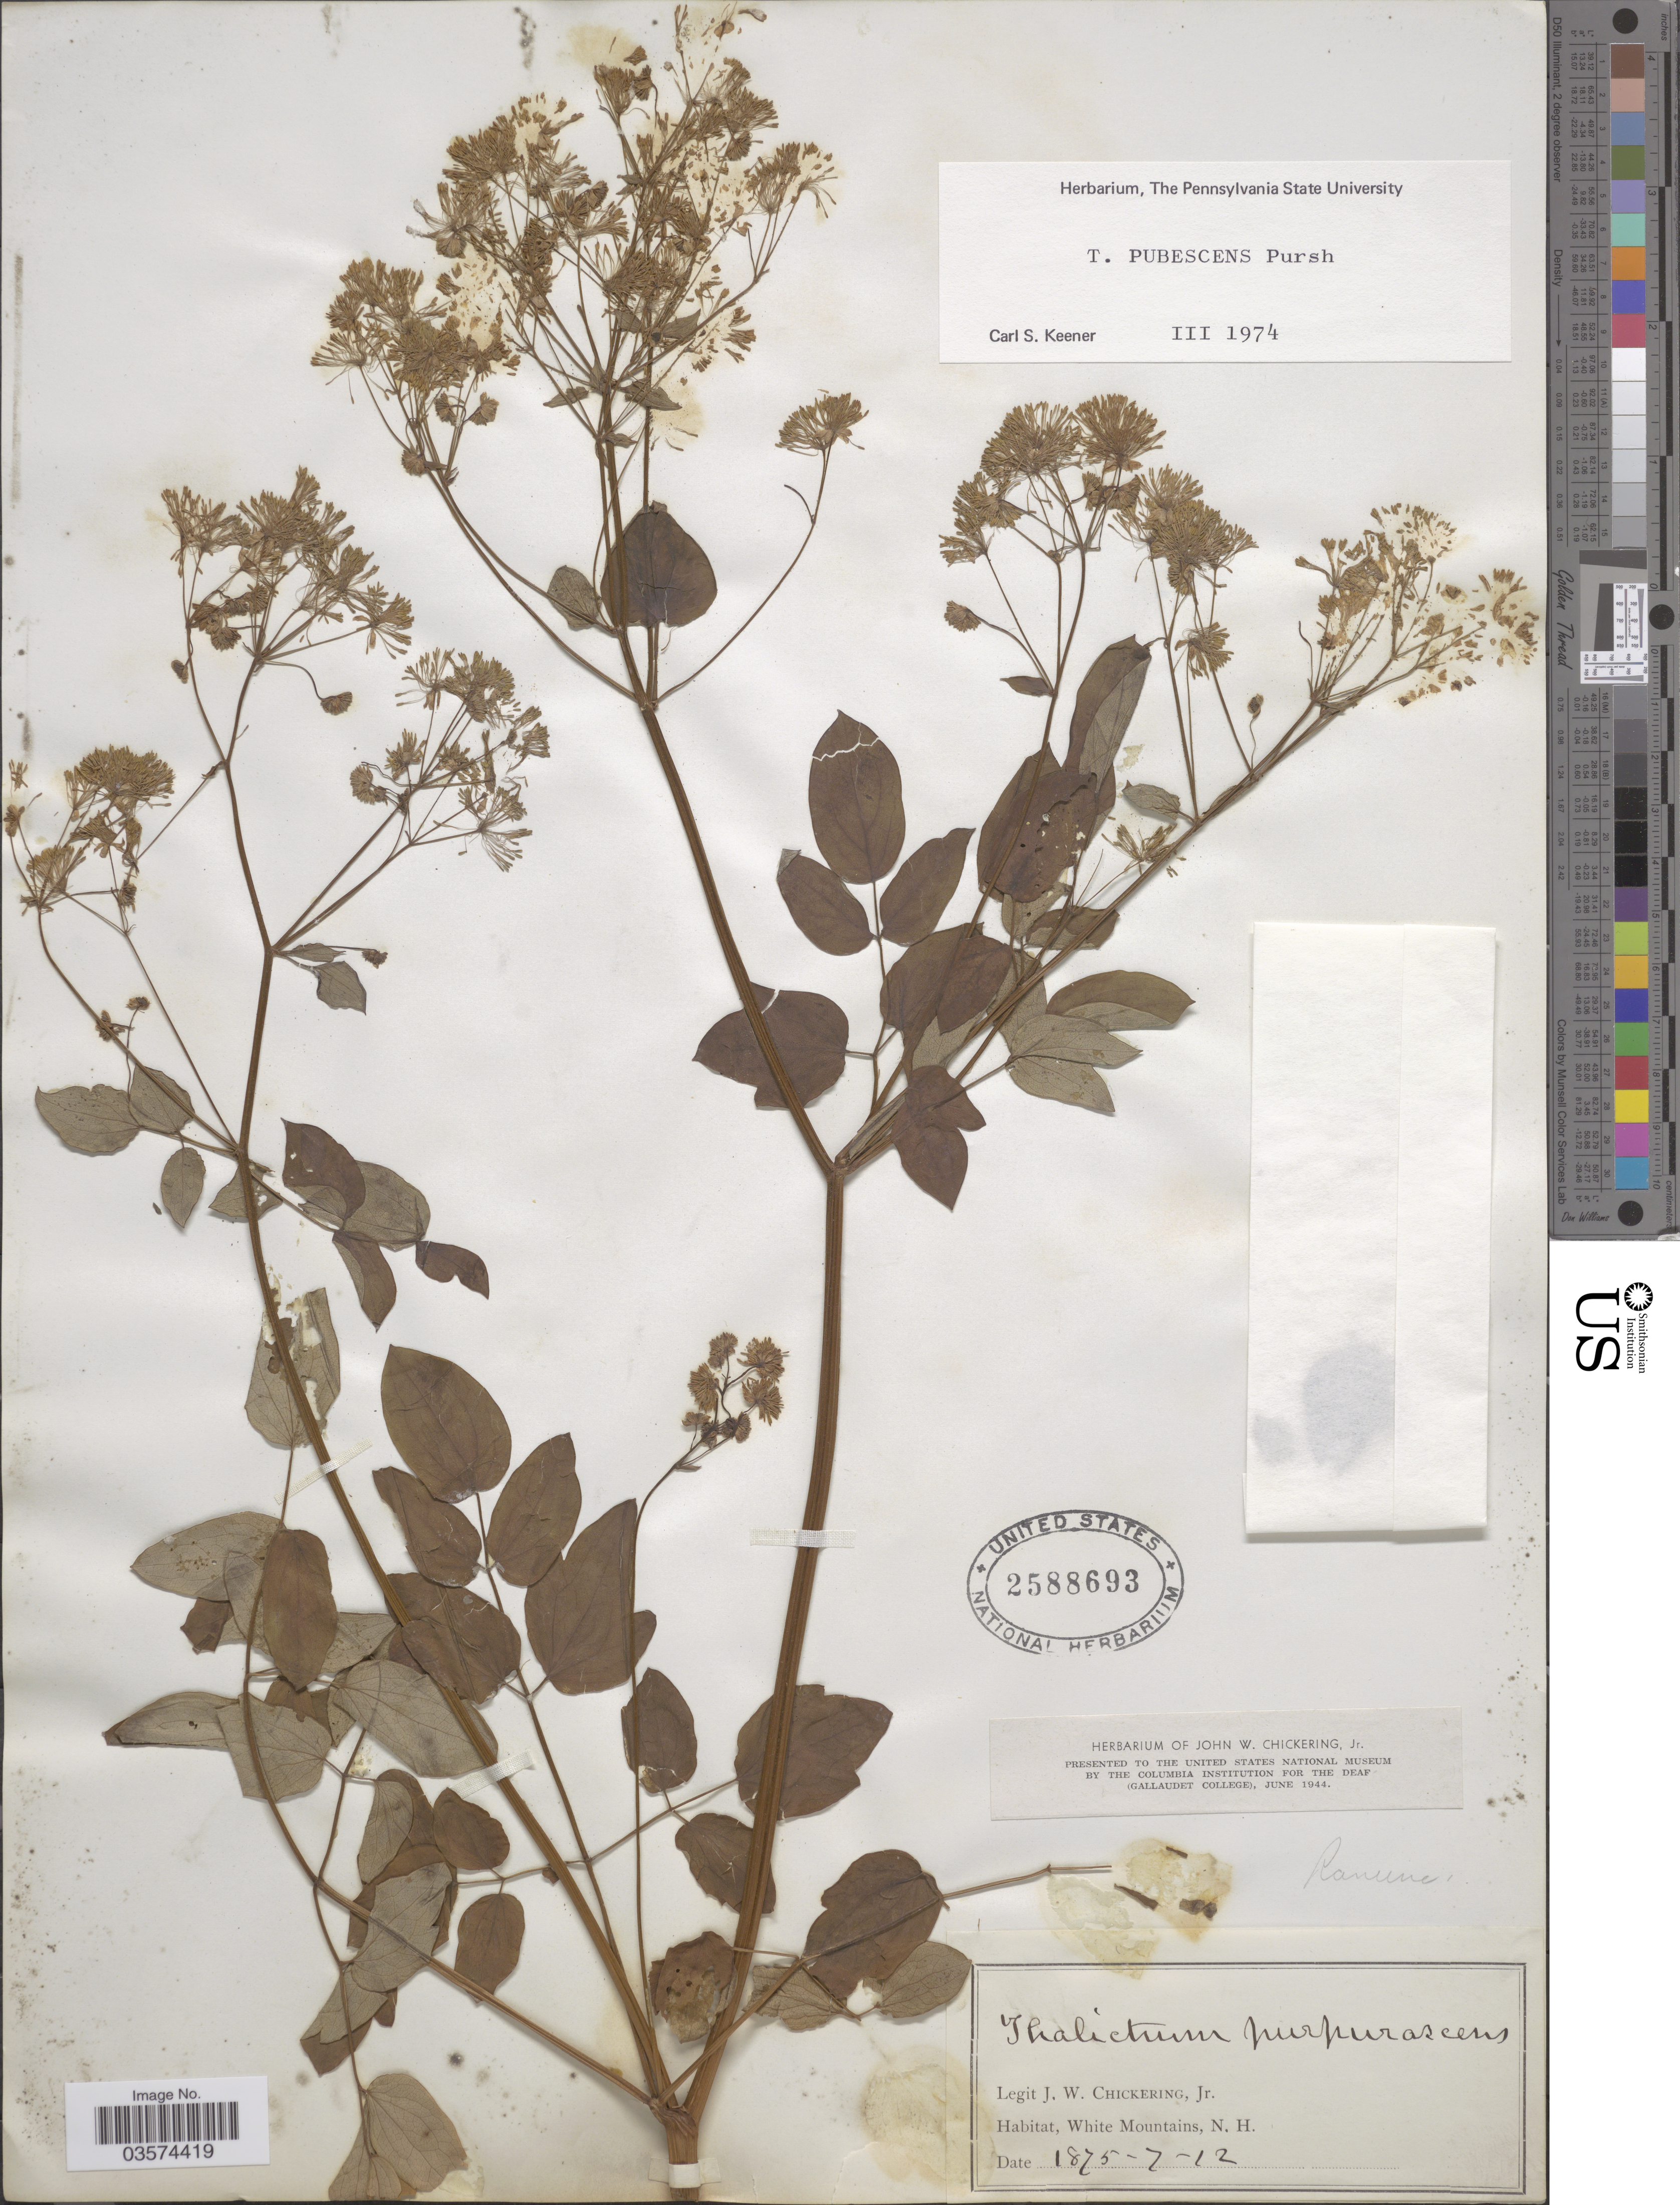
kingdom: Plantae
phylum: Tracheophyta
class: Magnoliopsida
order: Ranunculales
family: Ranunculaceae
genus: Thalictrum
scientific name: Thalictrum pubescens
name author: Pursh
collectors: J. W. Chickering Jr.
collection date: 1875-07-12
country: United States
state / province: New Hampshire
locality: White Mountains.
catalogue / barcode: US 2588693